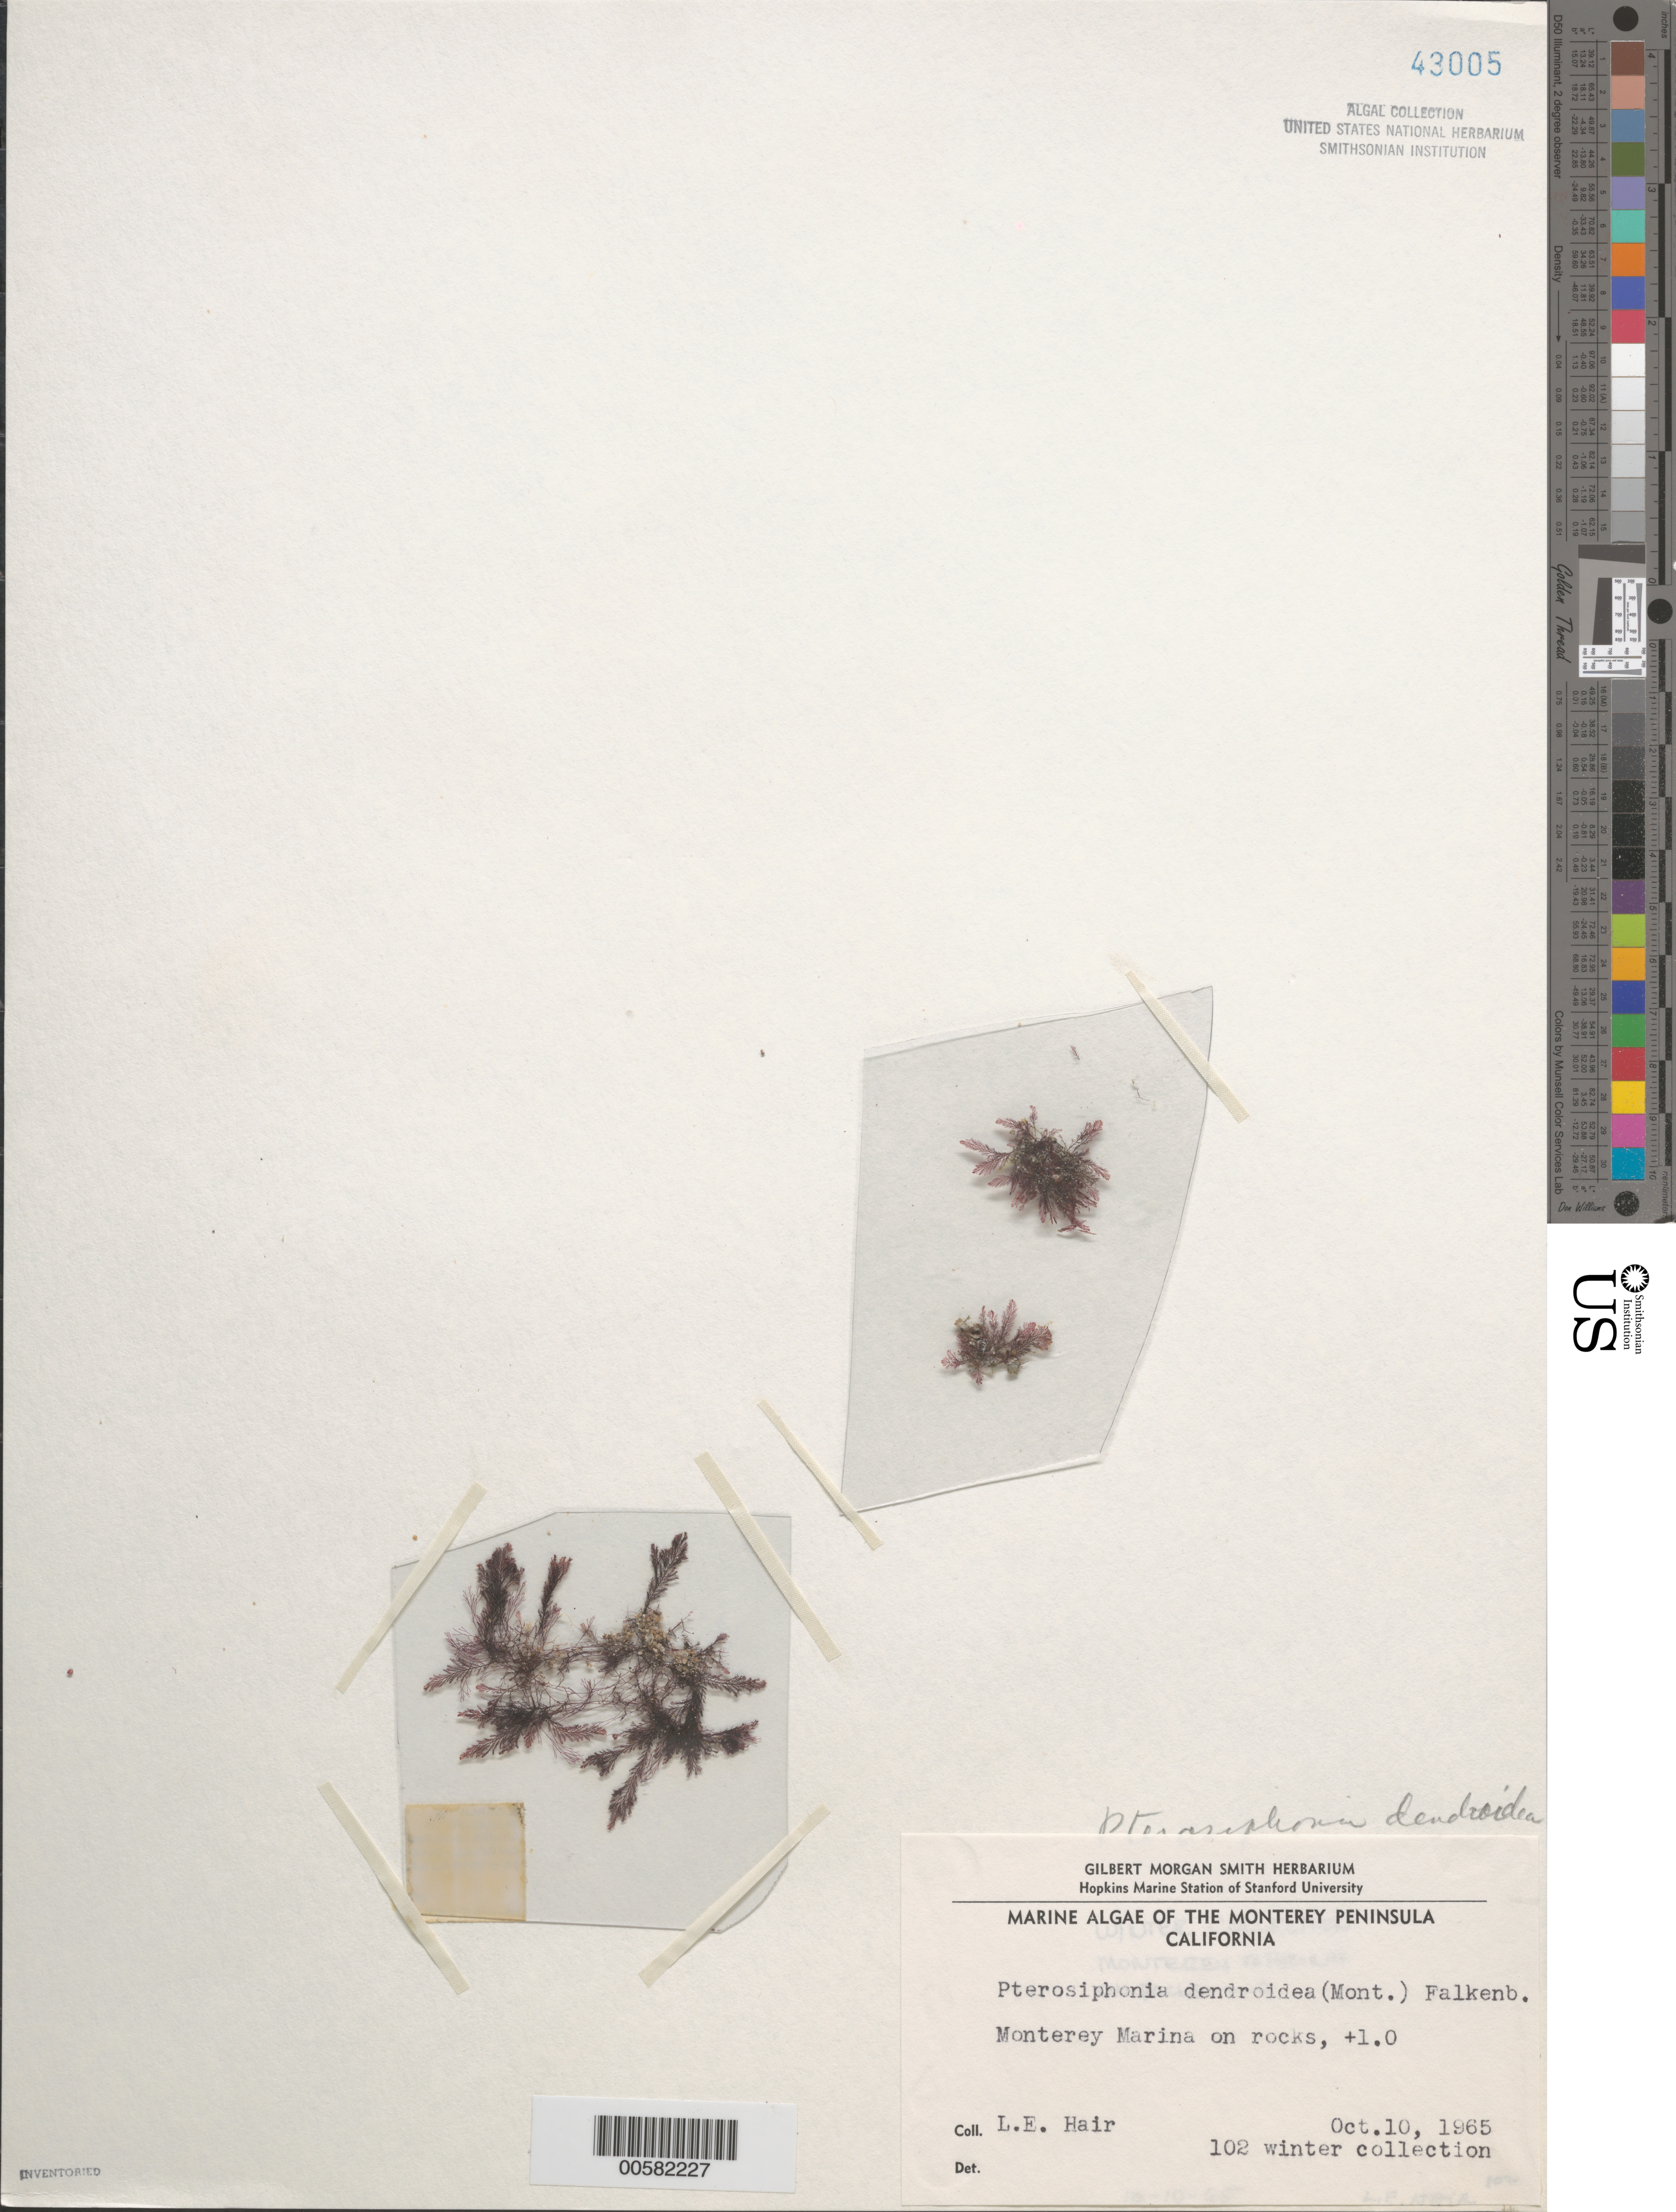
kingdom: Plantae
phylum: Rhodophyta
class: Florideophyceae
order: Ceramiales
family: Rhodomelaceae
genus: Symphyocladiella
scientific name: Symphyocladiella dendroidea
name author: (Montagne) Bustamante et al.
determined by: Algae name updating Project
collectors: L. Hair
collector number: Leh 102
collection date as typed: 10 Oct 1965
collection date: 1965-10-10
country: United States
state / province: California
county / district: Monterey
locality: Monterey Marina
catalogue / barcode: US 43005